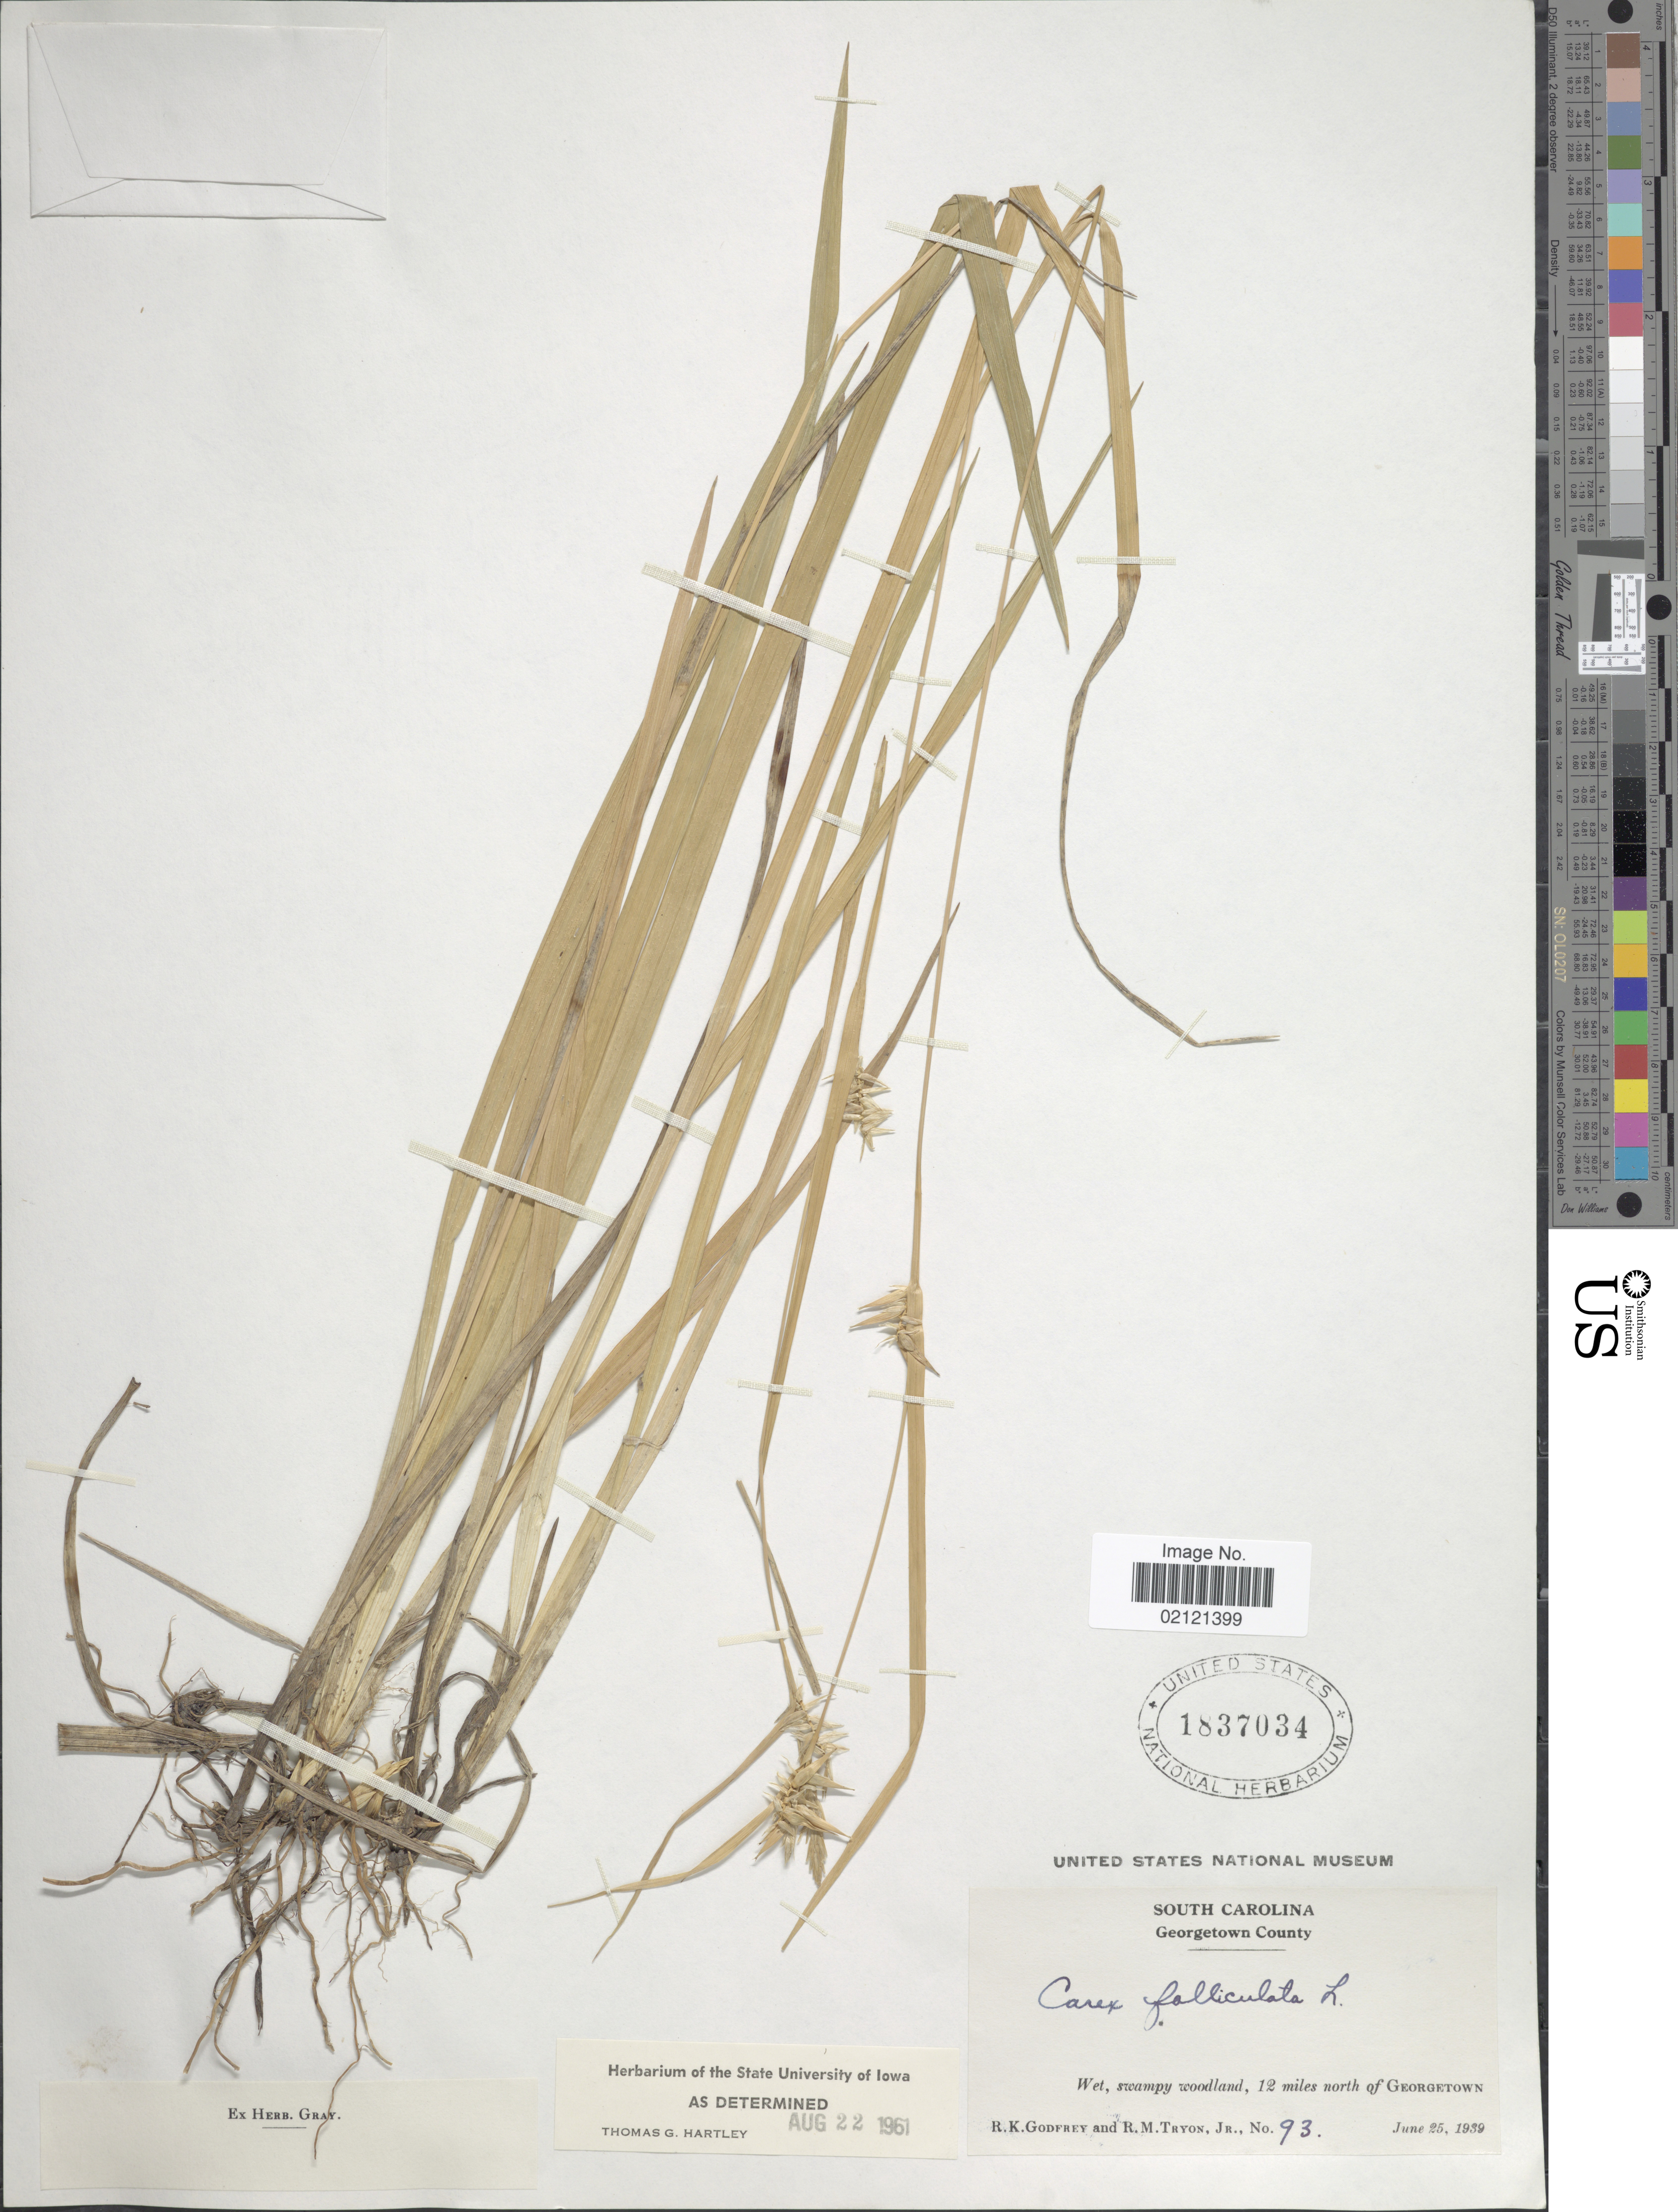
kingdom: Plantae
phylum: Tracheophyta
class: Liliopsida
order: Poales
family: Cyperaceae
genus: Carex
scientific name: Carex lonchocarpa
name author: Willd. ex Spreng.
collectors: R. K. Godfrey & R. M. Tryon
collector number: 93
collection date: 1939-06-25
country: United States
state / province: South Carolina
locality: Georgetown County, 12 miles north of Georgetown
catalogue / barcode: US 1837034